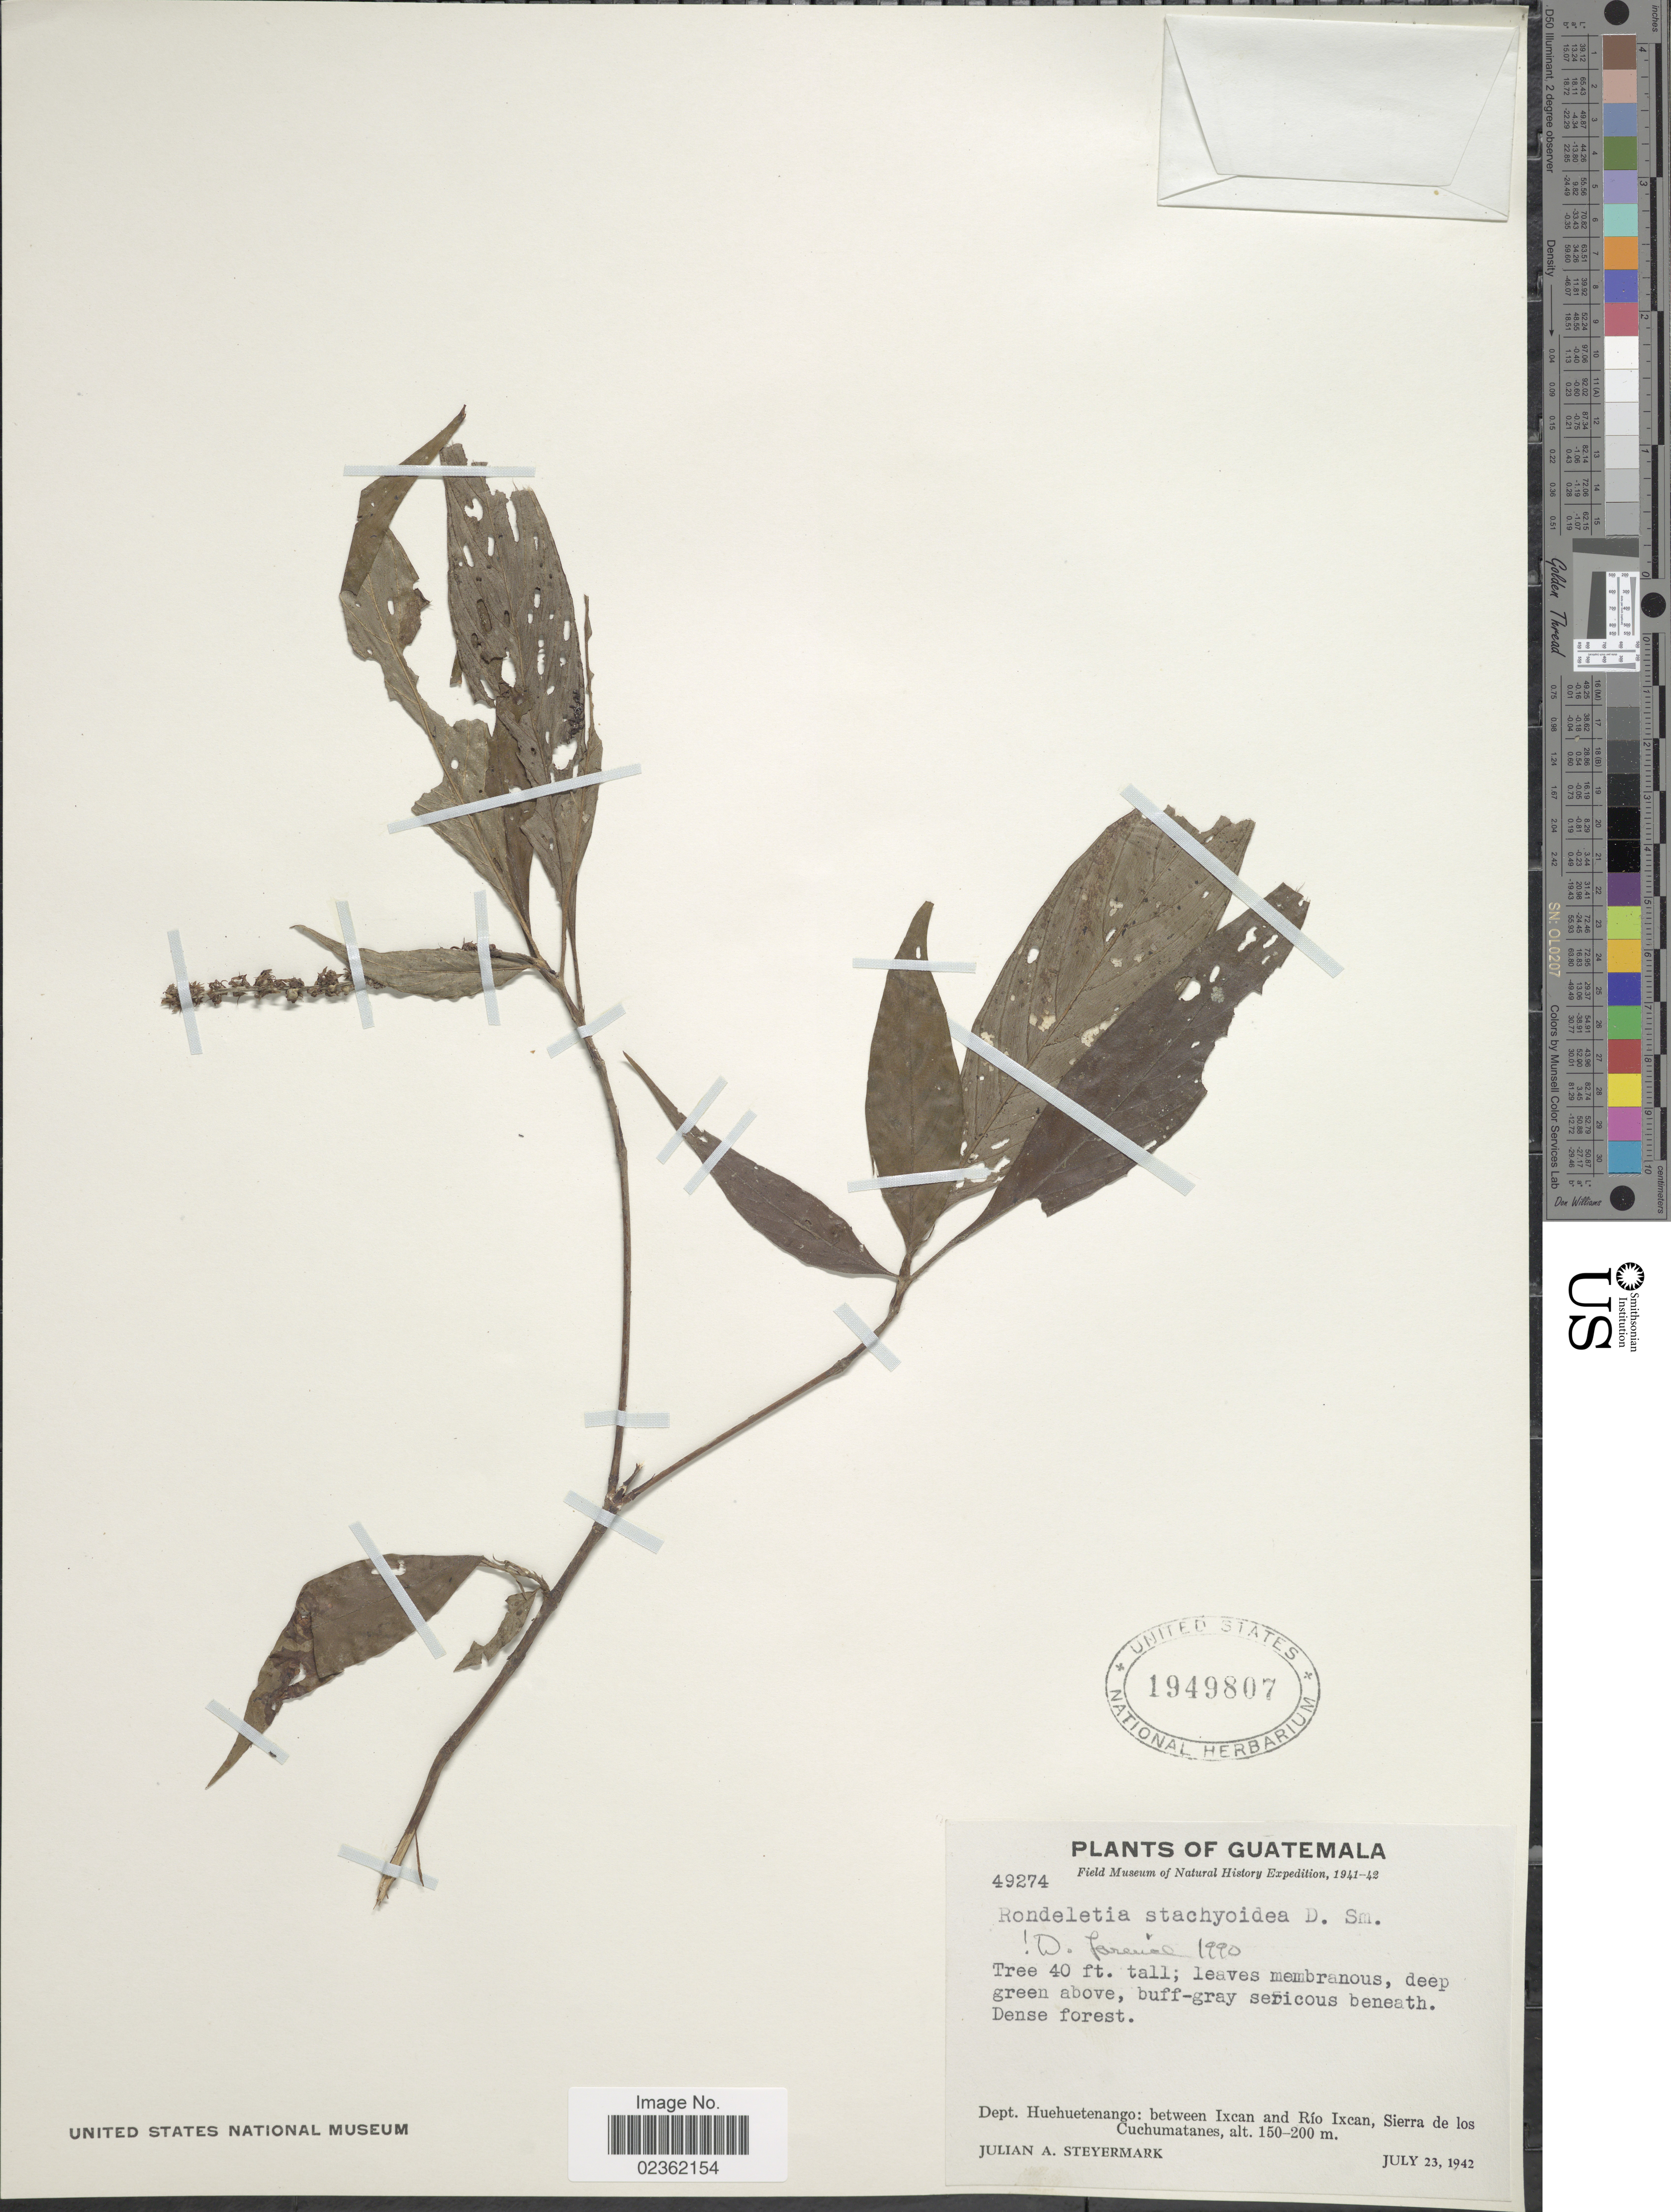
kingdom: Plantae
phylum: Tracheophyta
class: Magnoliopsida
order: Gentianales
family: Rubiaceae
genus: Rondeletia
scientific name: Rondeletia stachyoidea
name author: Donn. Sm.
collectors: J. Steyermark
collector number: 49274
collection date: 1942-07-23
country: Guatemala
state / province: Huehuetenango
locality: Between Ixcan and Rio Ixcan, Sierra de los Cuchumatanes.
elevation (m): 150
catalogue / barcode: US 1949807